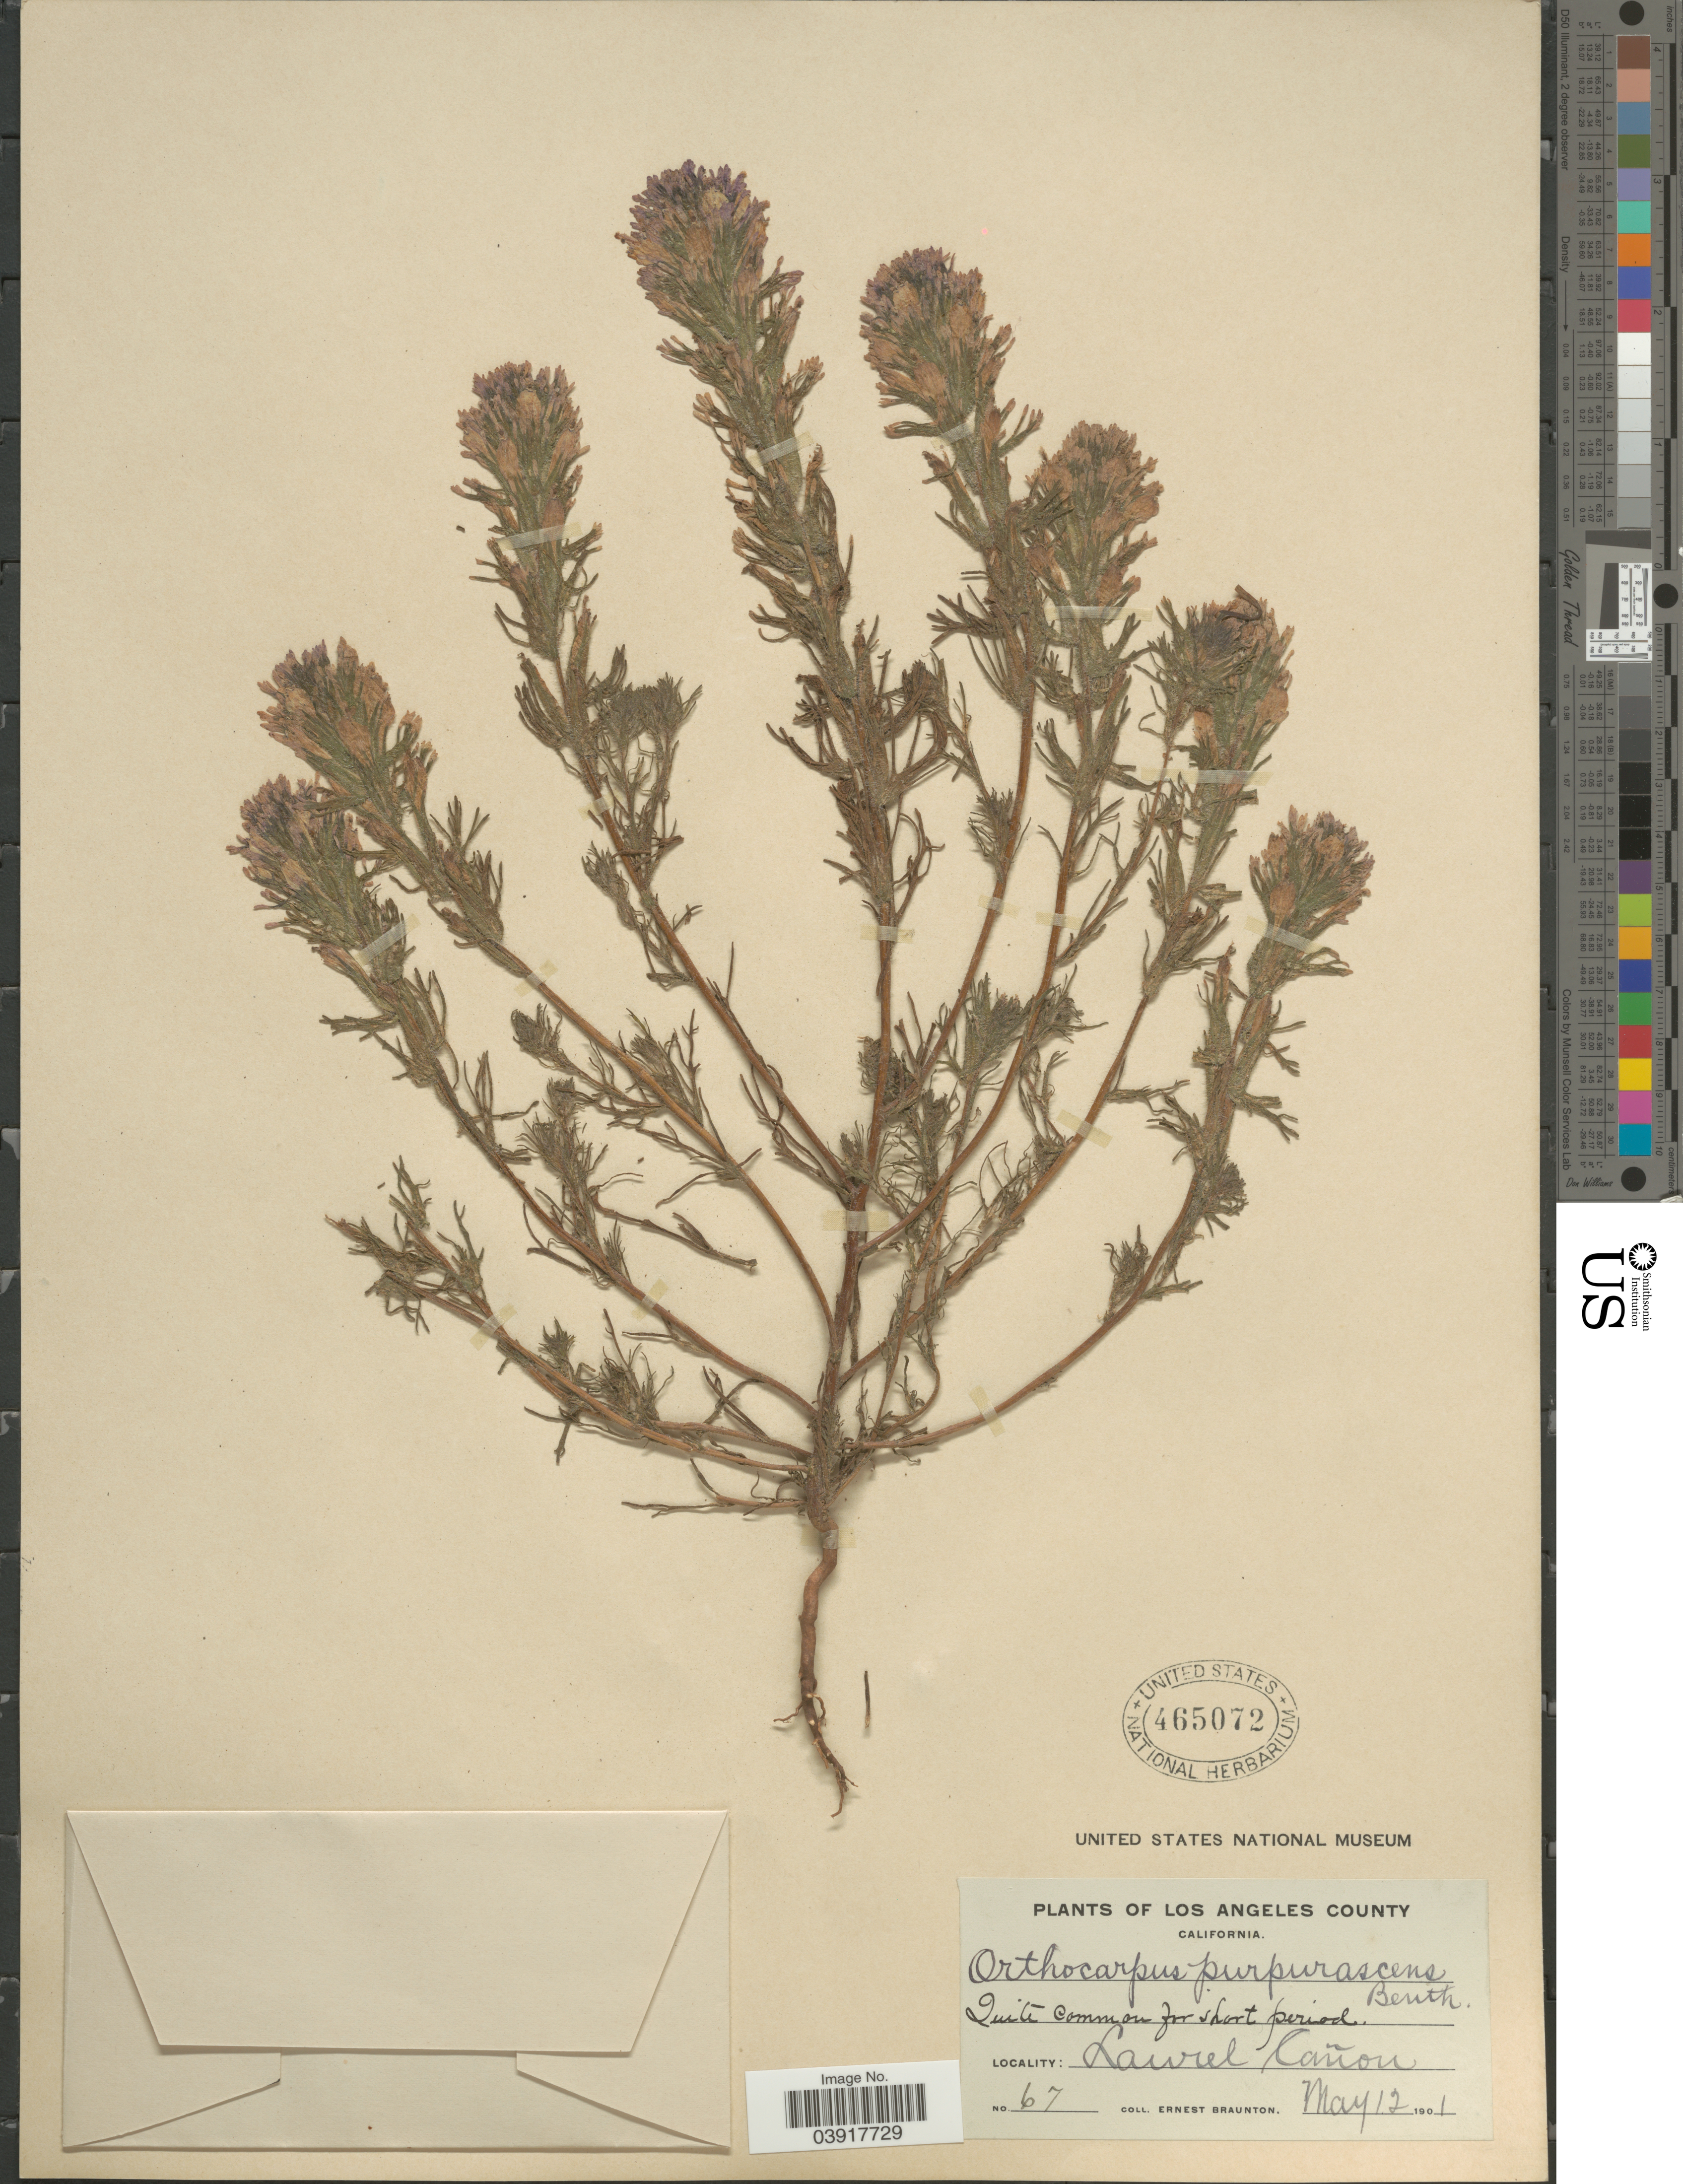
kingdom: Plantae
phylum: Tracheophyta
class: Magnoliopsida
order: Lamiales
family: Orobanchaceae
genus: Orthocarpus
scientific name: Orthocarpus purpurascens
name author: Benth.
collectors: E. Braunton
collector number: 67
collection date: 1901-05-12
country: United States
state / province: California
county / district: Los Angeles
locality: Los Angeles County. Laurel Cañon.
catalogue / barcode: US 465072